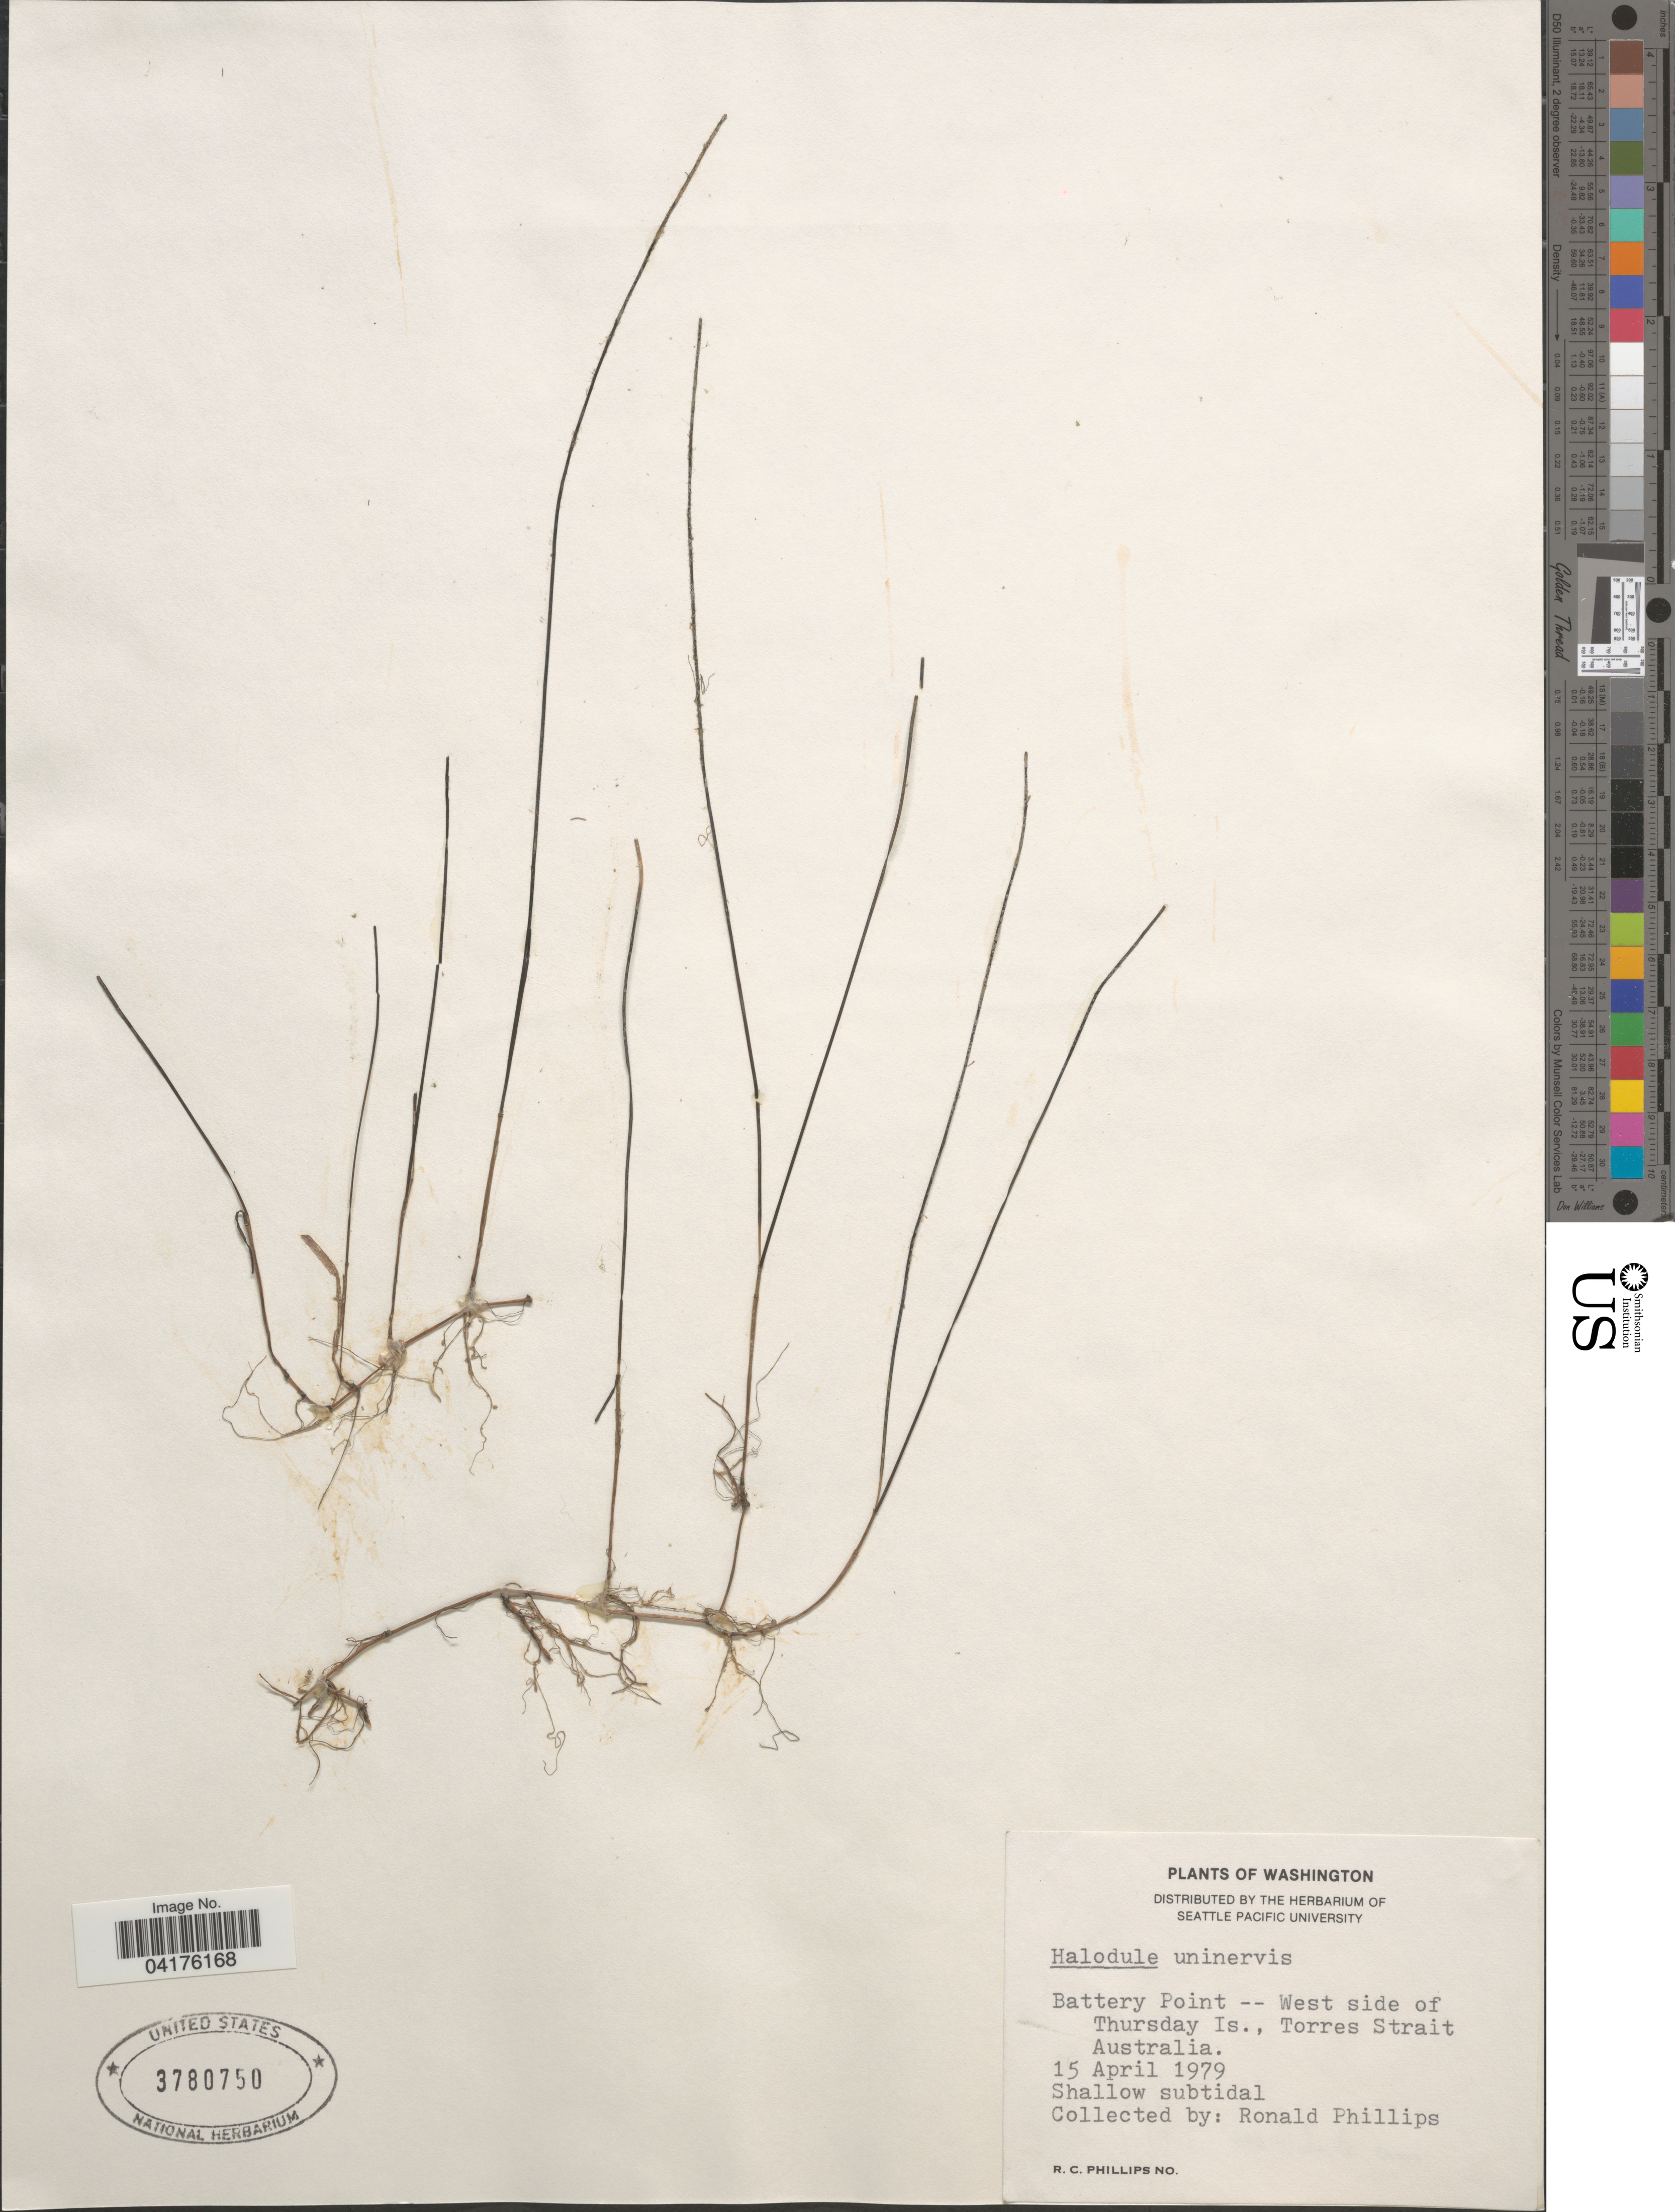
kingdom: Plantae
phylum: Tracheophyta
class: Liliopsida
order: Alismatales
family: Cymodoceaceae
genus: Halodule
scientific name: Halodule uninervis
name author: (Forssk.) Asch.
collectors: R. C. Phillips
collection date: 1979-04-15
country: Australia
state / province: Queensland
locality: Battery Point -- West side of Thursday Is., Torres Strait.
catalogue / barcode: US 3780750